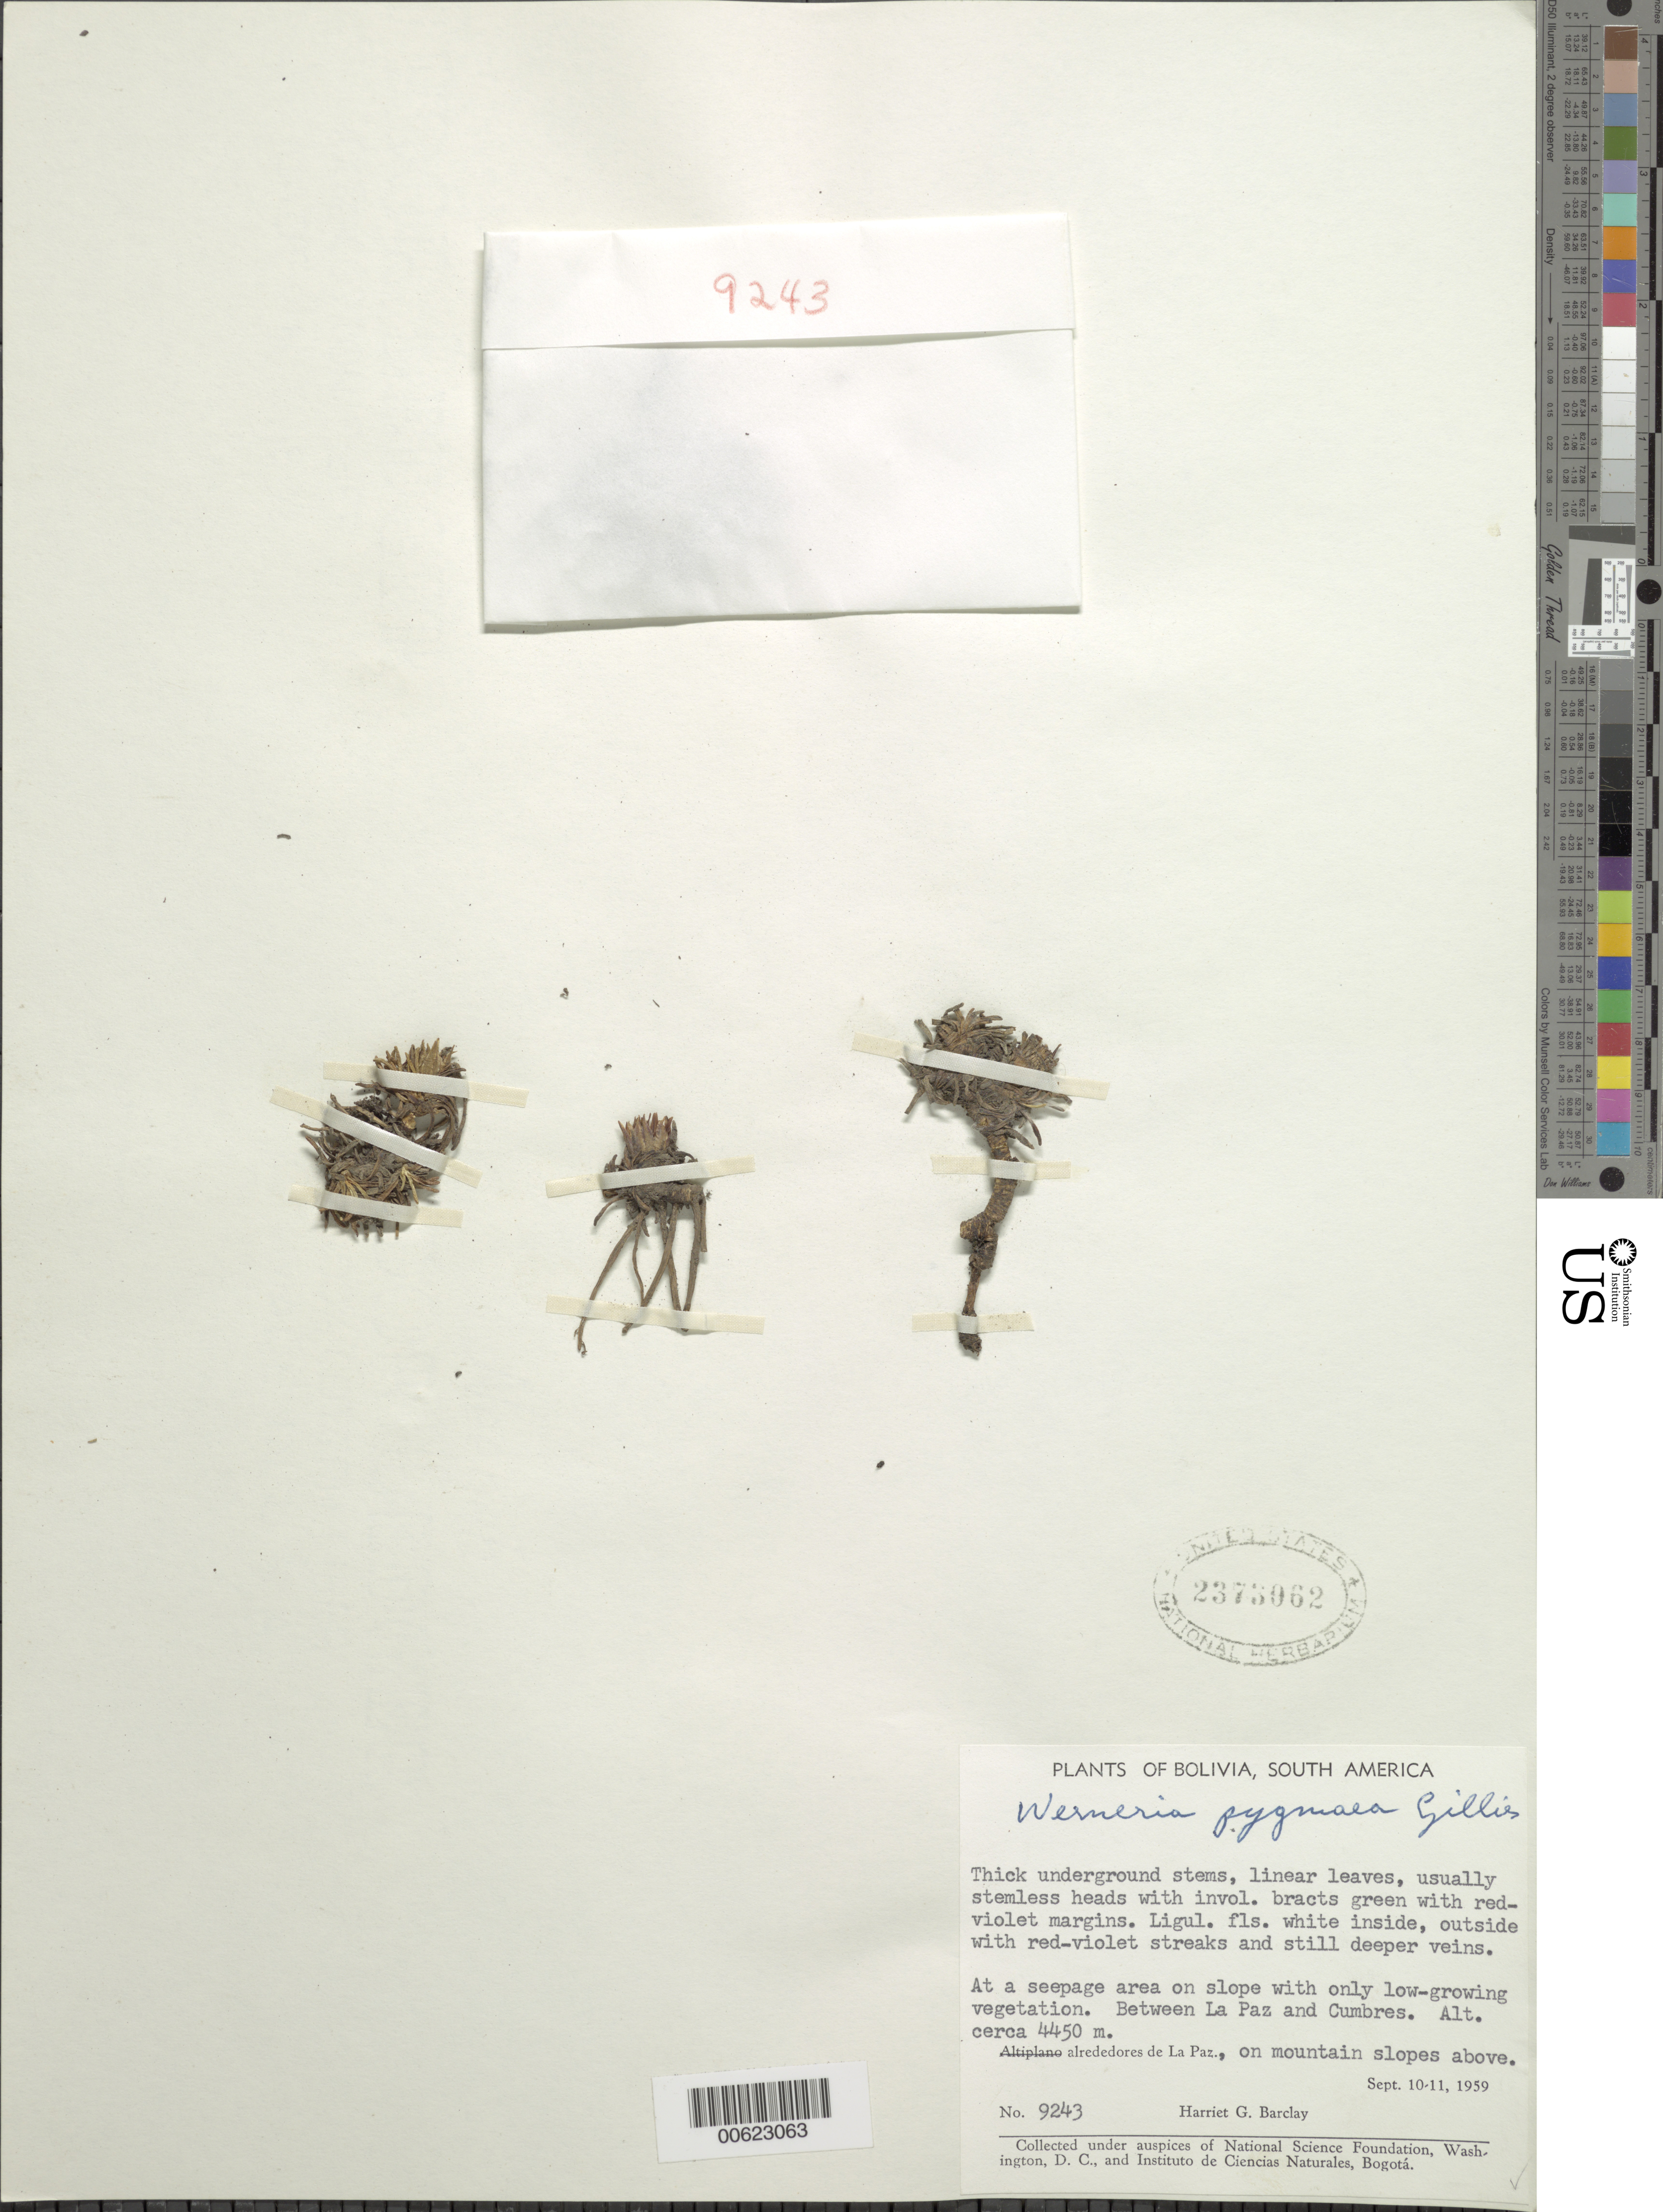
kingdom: Plantae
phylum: Tracheophyta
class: Magnoliopsida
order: Asterales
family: Asteraceae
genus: Xenophyllum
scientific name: Xenophyllum humile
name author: (Kunth) V.A. Funk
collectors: H. G. Barclay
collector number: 9243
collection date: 1959-09-10/1959-09-11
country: Bolivia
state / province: La Paz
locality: Between La Paz and Cumbres, on mountain slopes above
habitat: at seepage area on slope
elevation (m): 4450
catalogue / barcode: US 2373062